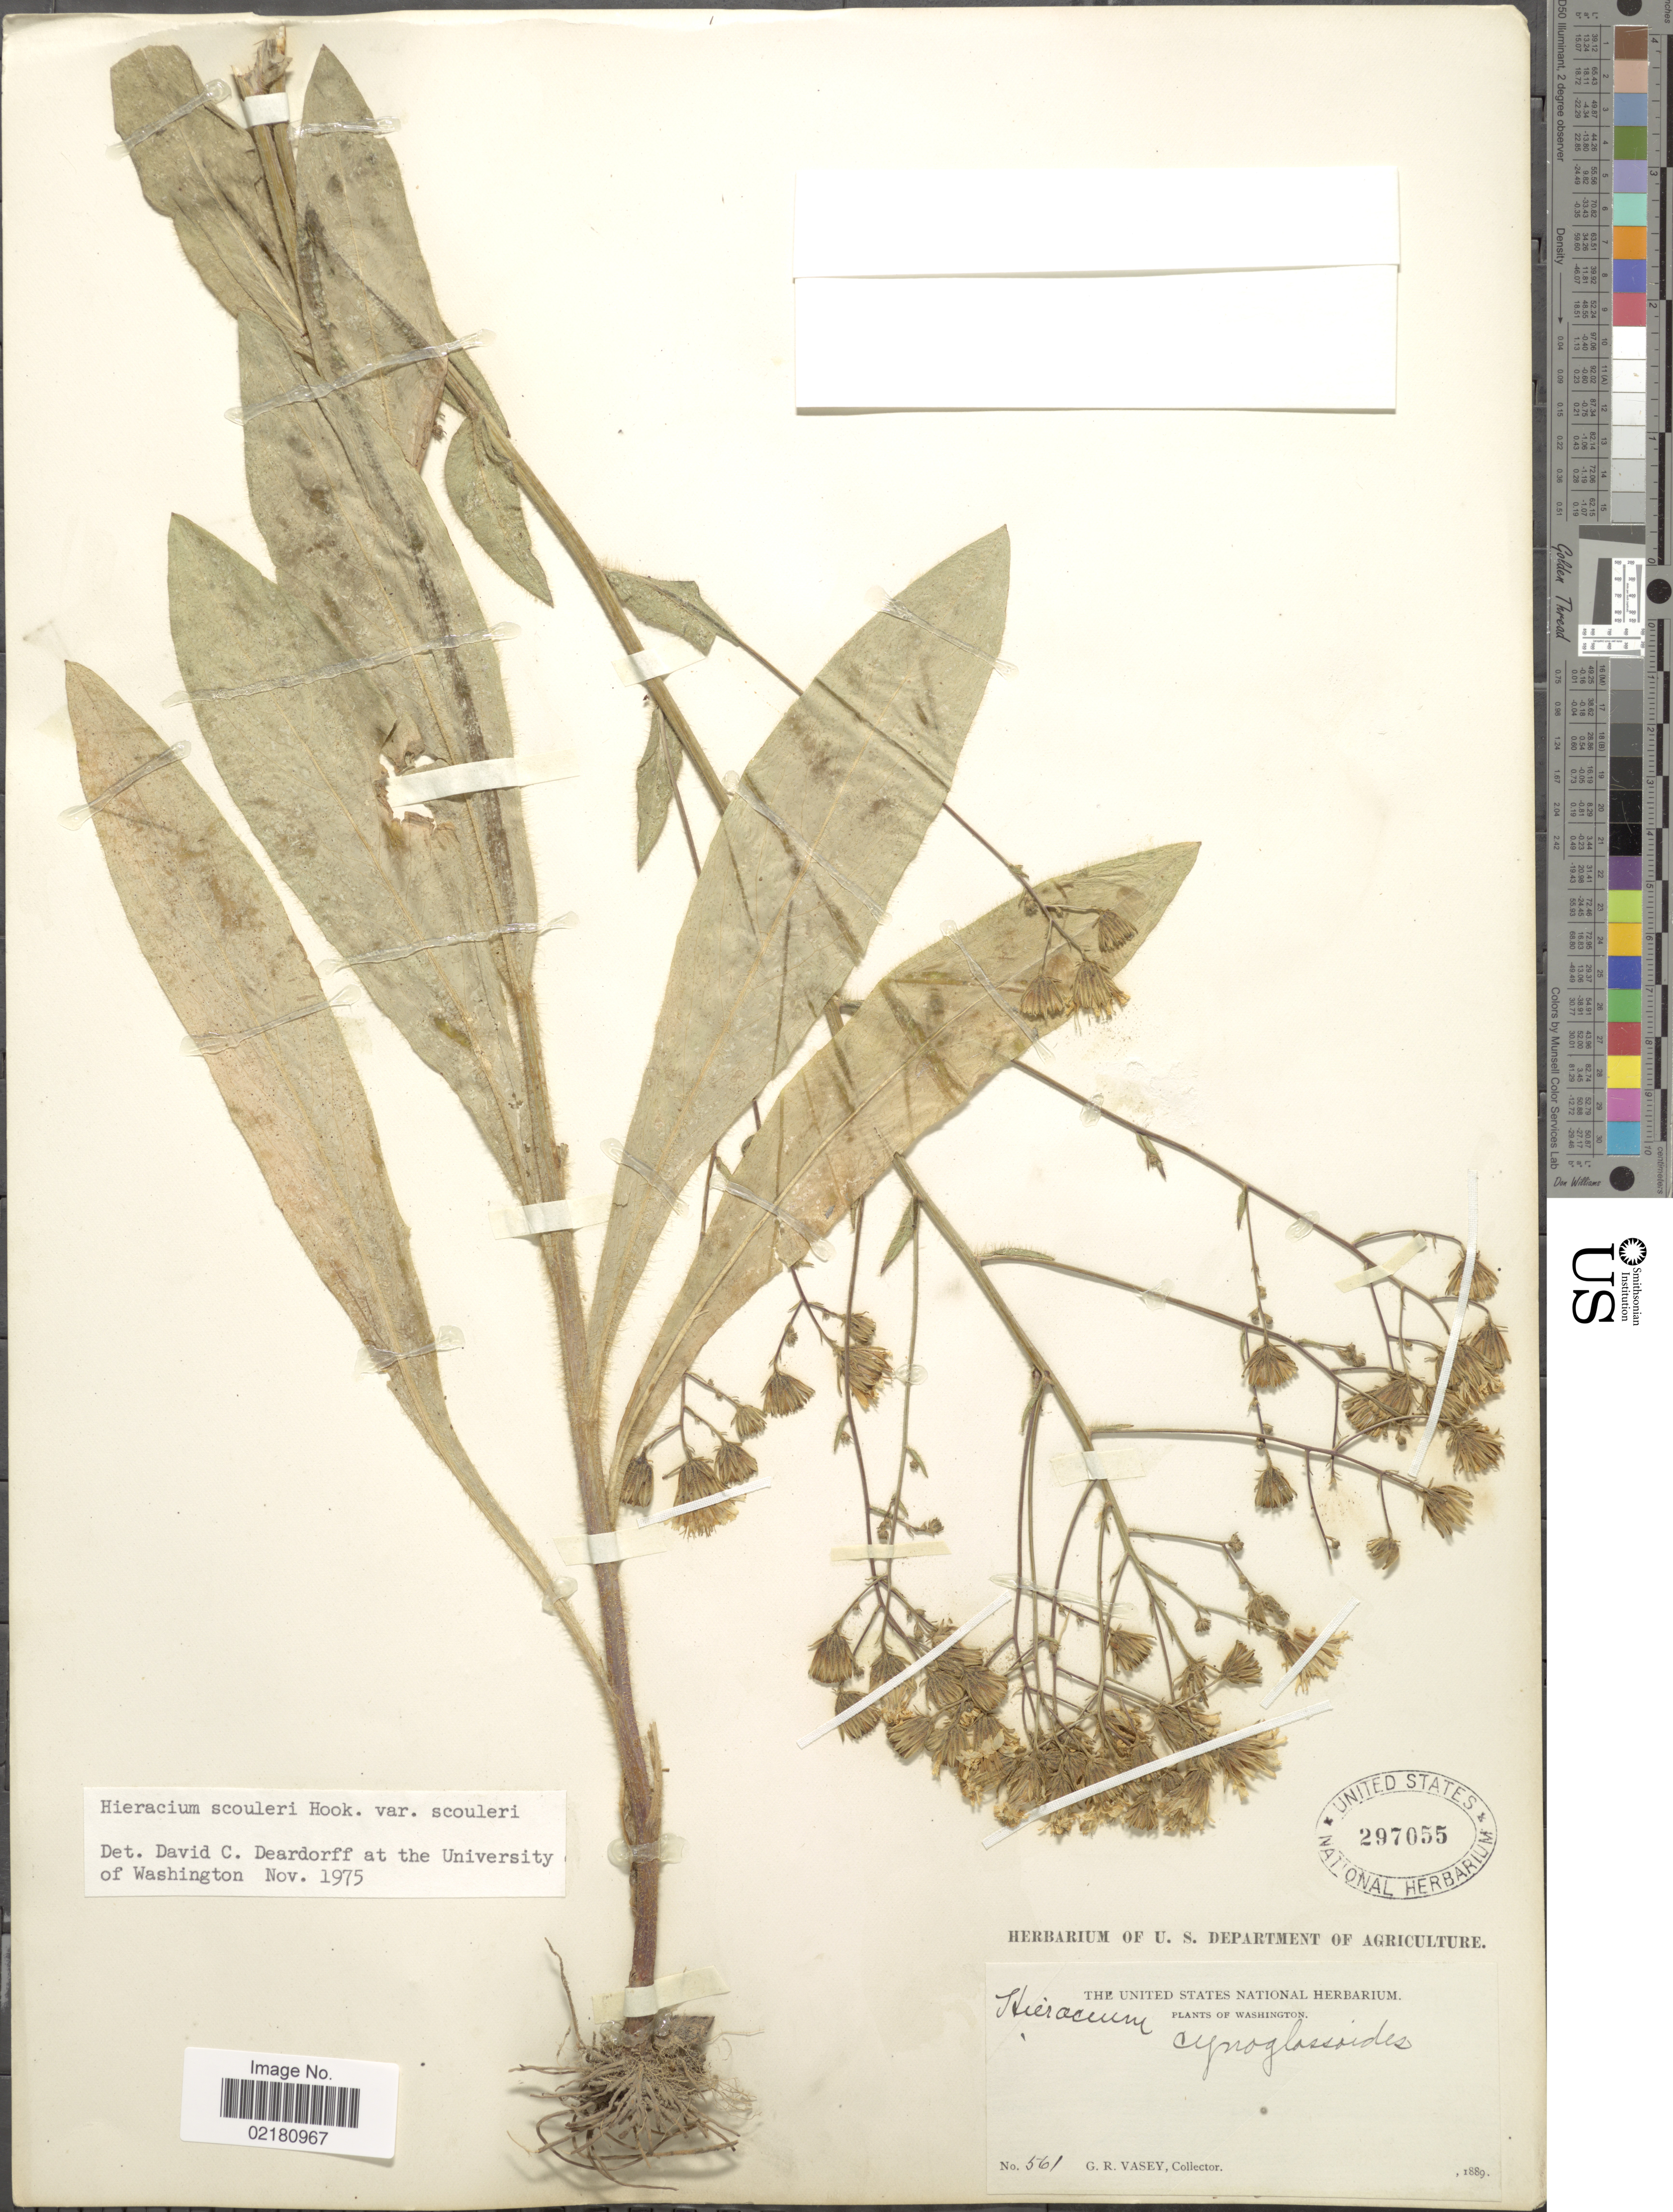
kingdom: Plantae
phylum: Tracheophyta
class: Magnoliopsida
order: Asterales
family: Asteraceae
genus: Hieracium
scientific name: Hieracium scouleri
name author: Hook.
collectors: G. R. Vasey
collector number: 561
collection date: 1889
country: United States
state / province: Washington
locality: Washington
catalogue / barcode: US 297055